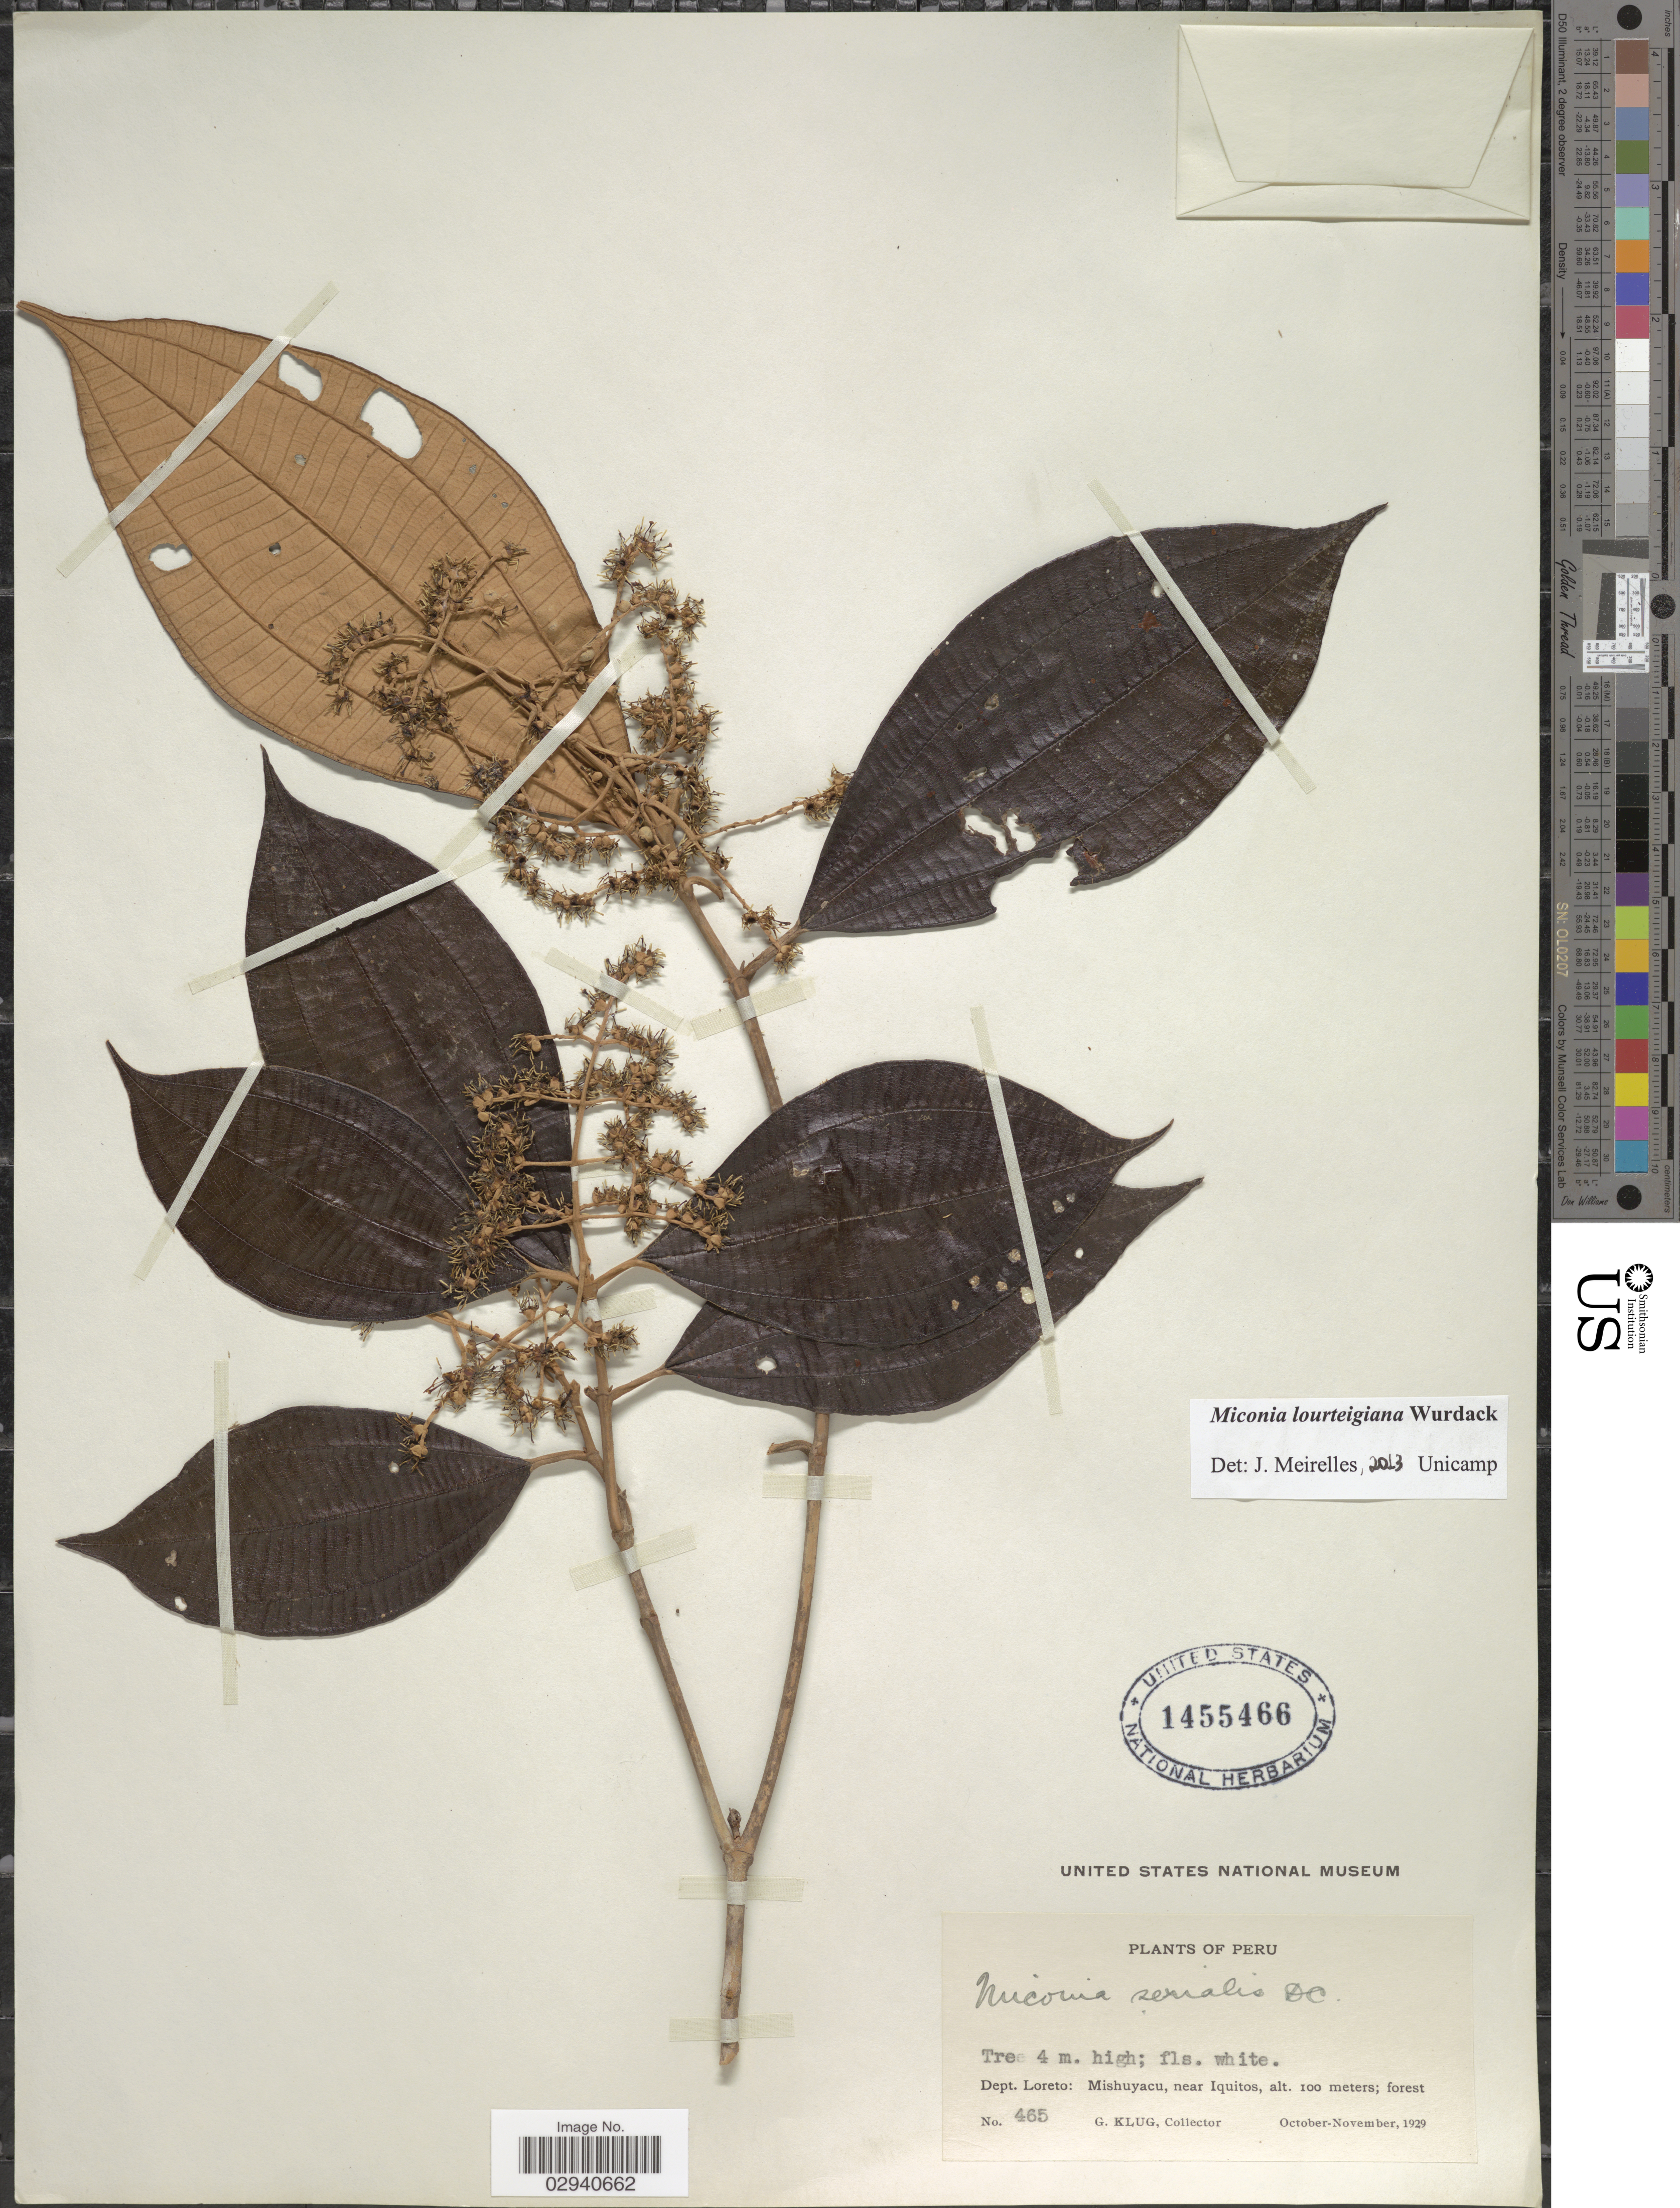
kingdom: Plantae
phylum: Tracheophyta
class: Magnoliopsida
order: Myrtales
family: Melastomataceae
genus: Miconia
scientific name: Miconia lourteigiana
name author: Wurdack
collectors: G. Klug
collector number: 465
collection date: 1929-10/1929-11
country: Peru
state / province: Loreto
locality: Dept. Loreto: Mishuyacu, near Iquitos.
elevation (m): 100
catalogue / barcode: US 1455466